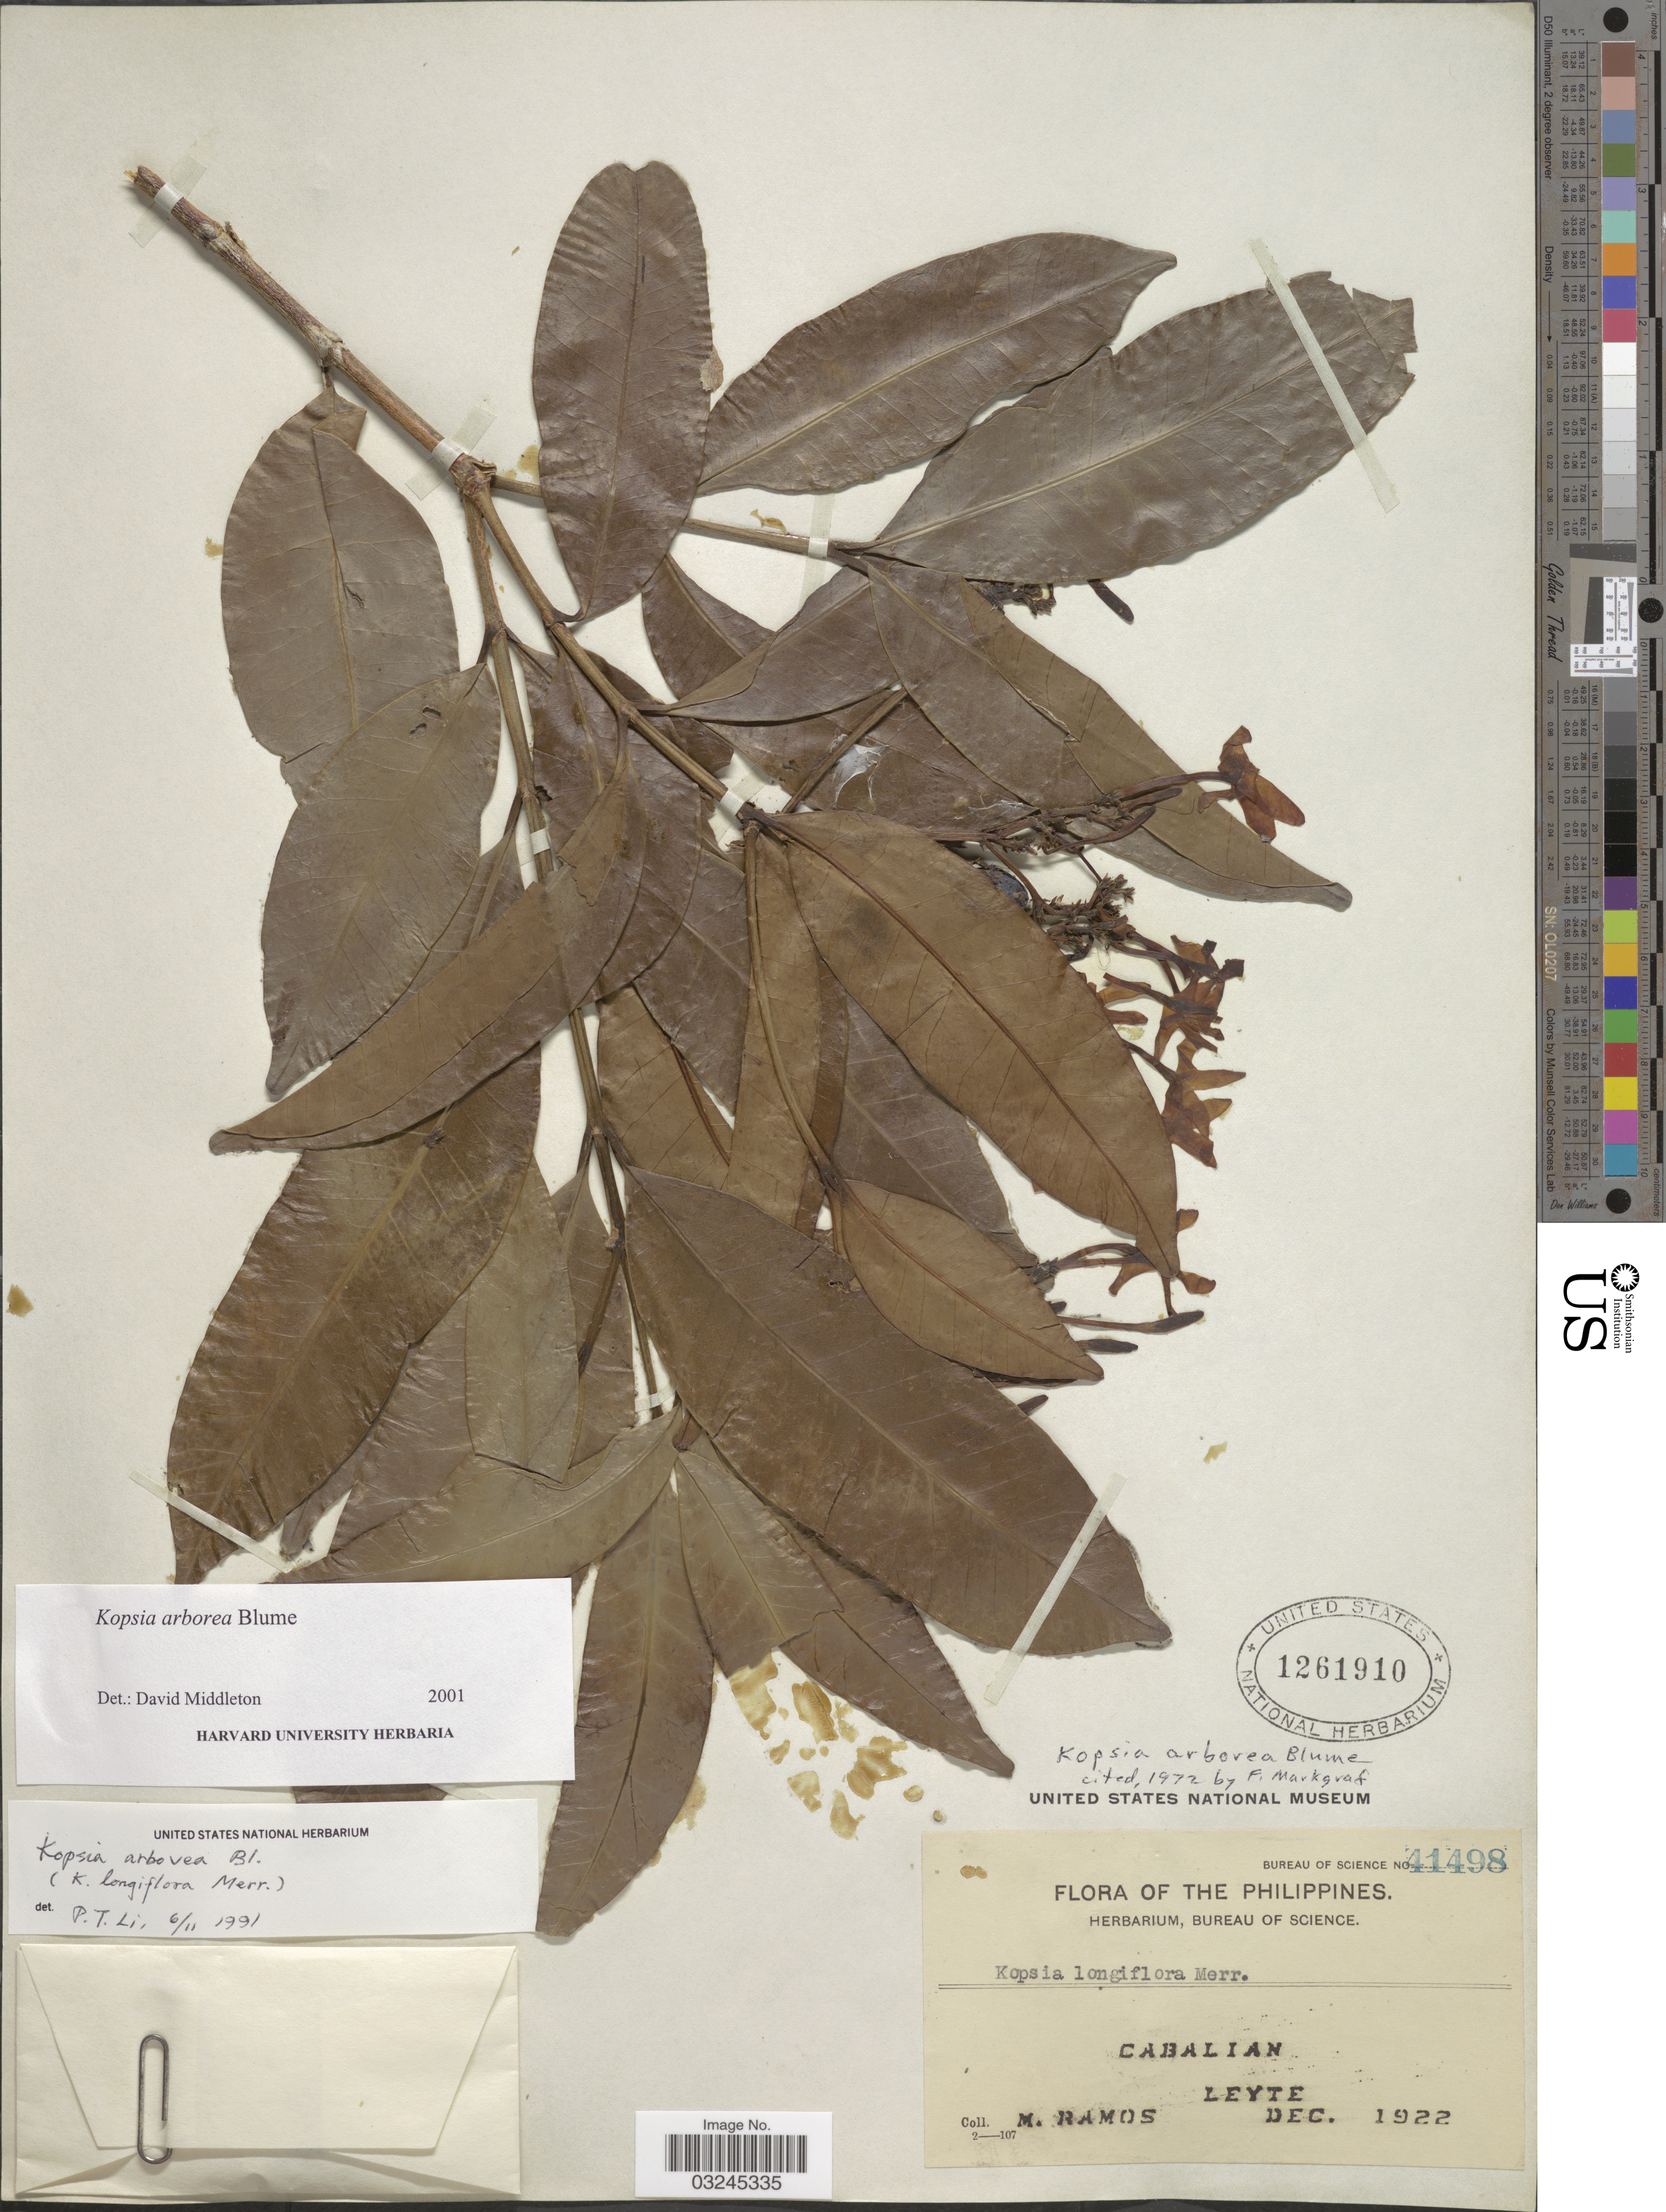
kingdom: Plantae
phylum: Tracheophyta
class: Magnoliopsida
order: Gentianales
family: Apocynaceae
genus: Kopsia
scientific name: Kopsia arborea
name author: Blume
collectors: M. Ramos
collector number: Bureau of Science 41498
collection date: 1922-12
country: Philippines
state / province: Eastern Visayas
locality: Cabalian. Leyte.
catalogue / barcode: US 1261910